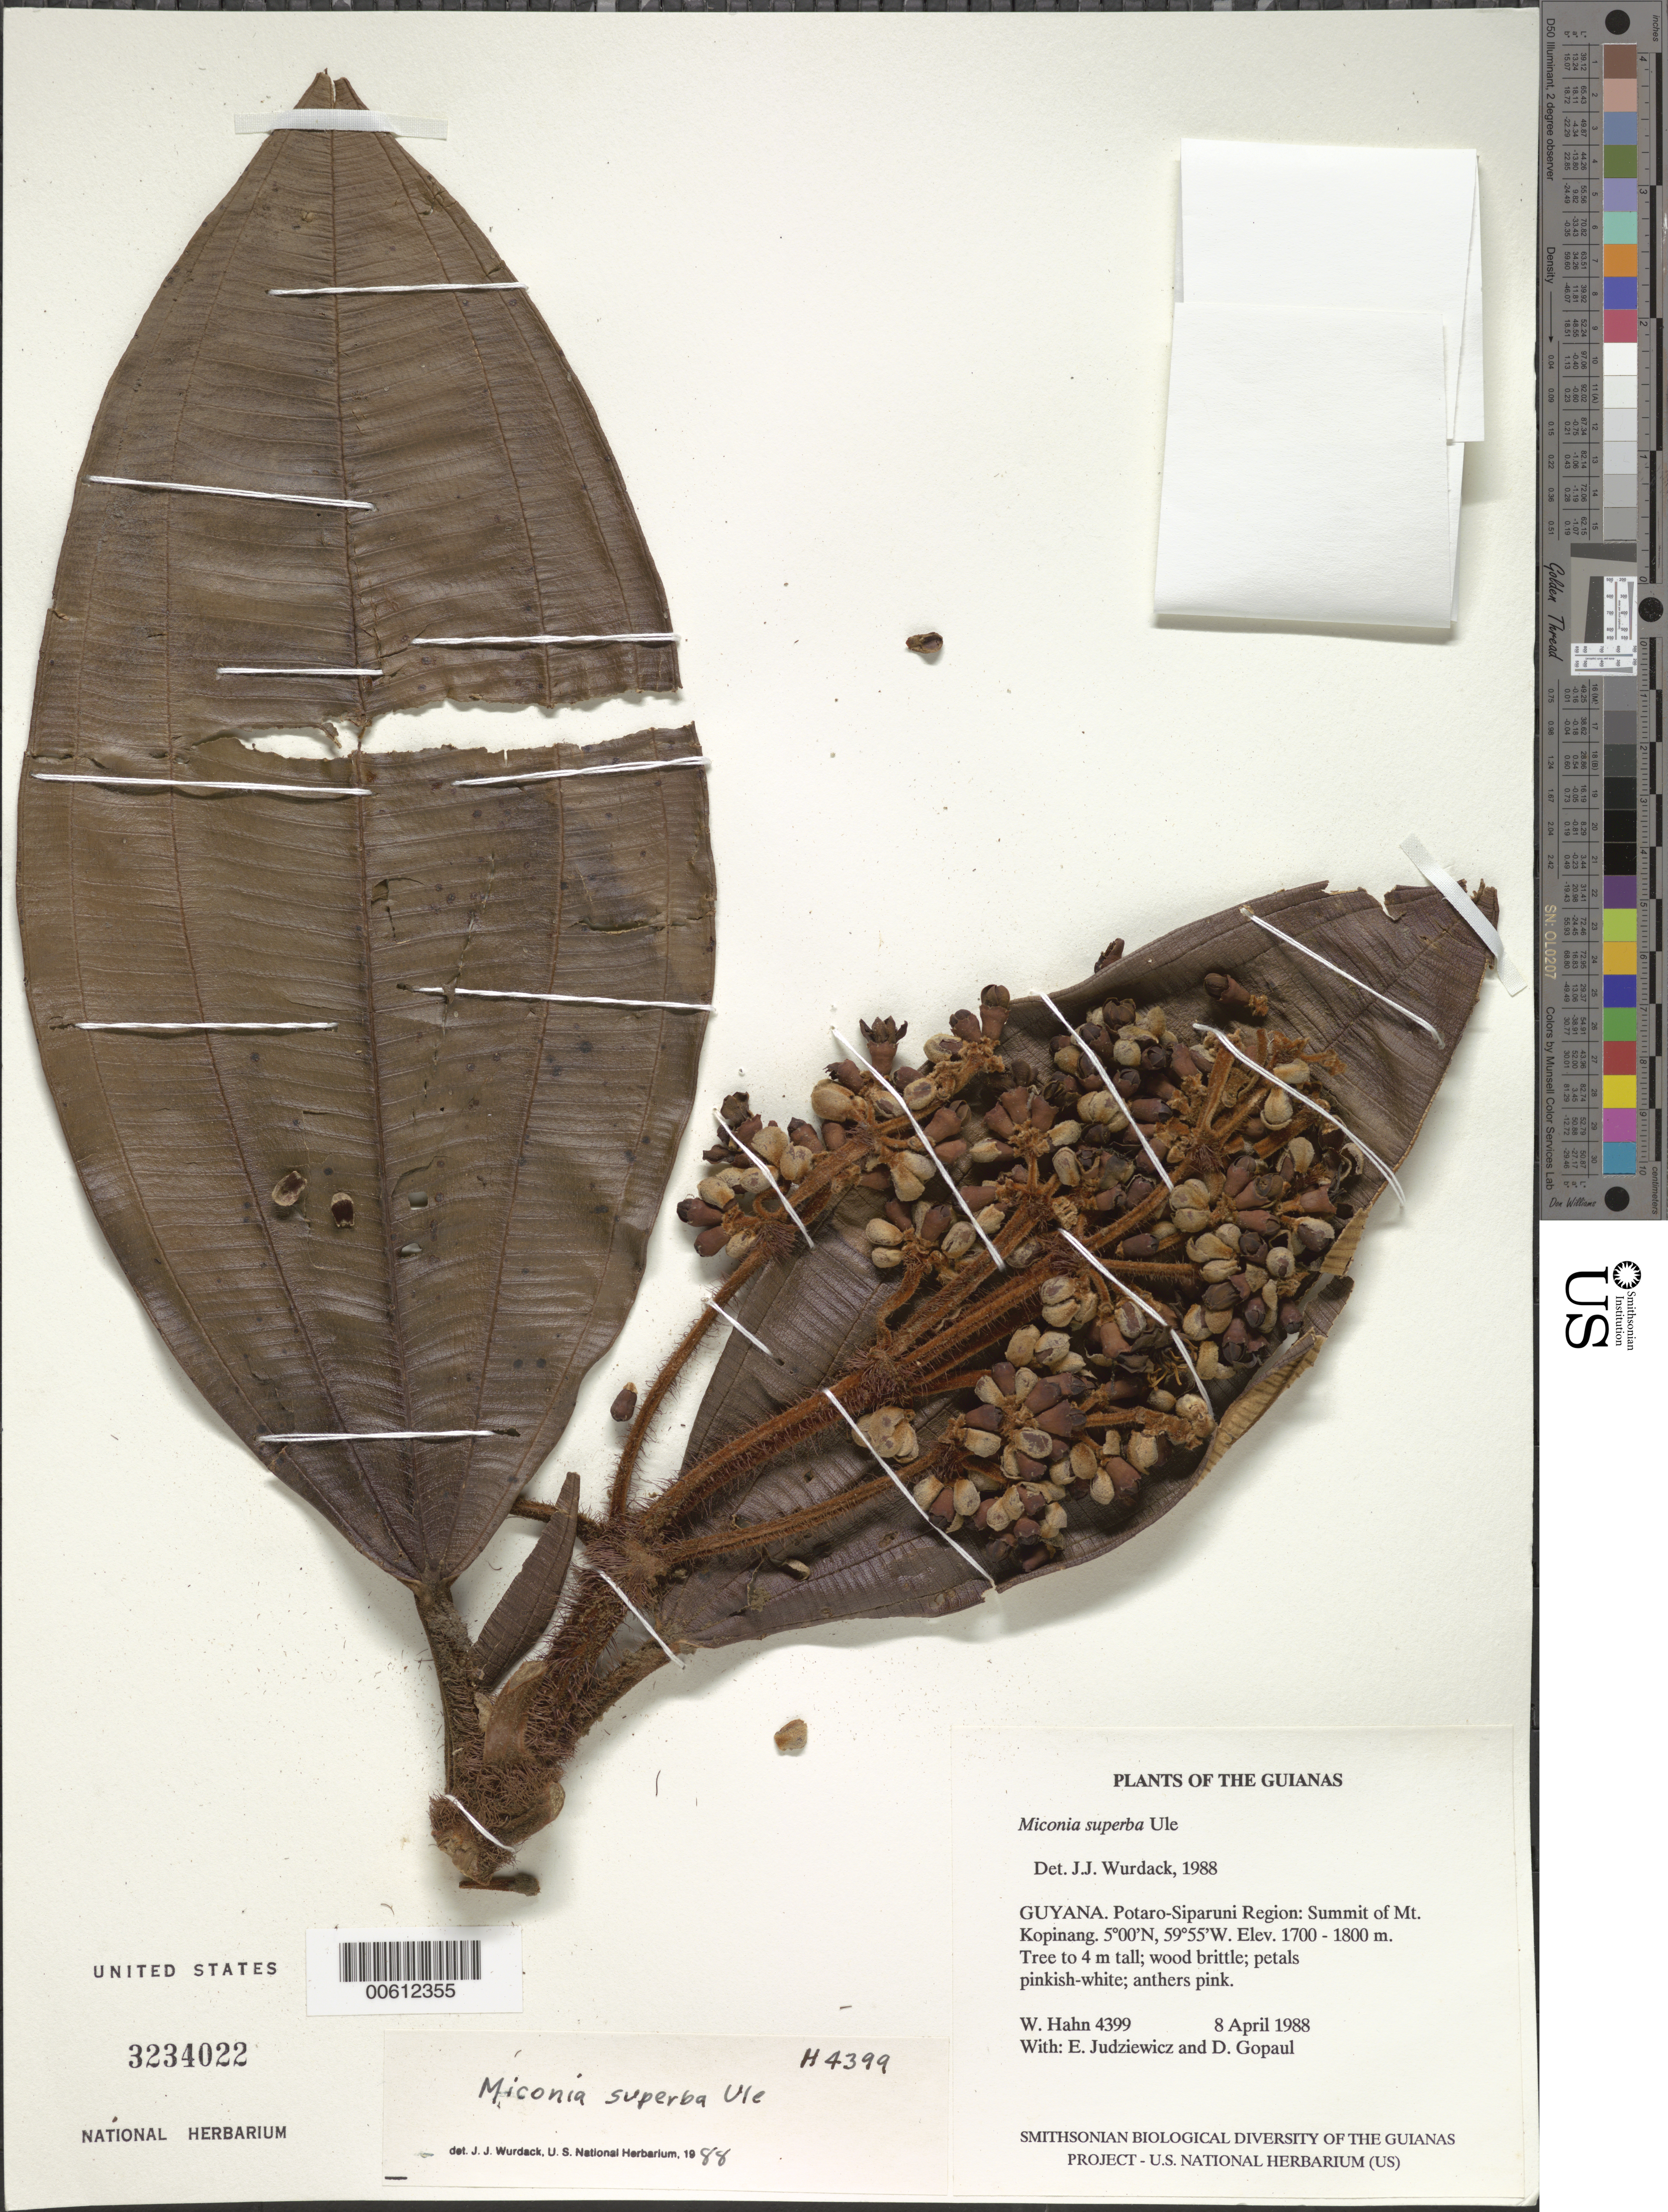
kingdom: Plantae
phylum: Tracheophyta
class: Magnoliopsida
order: Myrtales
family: Melastomataceae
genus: Miconia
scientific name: Miconia superba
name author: Ule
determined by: Wurdack, John J., (US), US (UNITED STATES)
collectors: W. Hahn, E. J. Judziewicz & D. Gopaul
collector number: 4399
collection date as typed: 8 April 1988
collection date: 1988-04-08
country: Guyana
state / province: Potaro-Siparuni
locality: Summit of Mt. Kopinang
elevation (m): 1700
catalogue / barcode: US 3234022